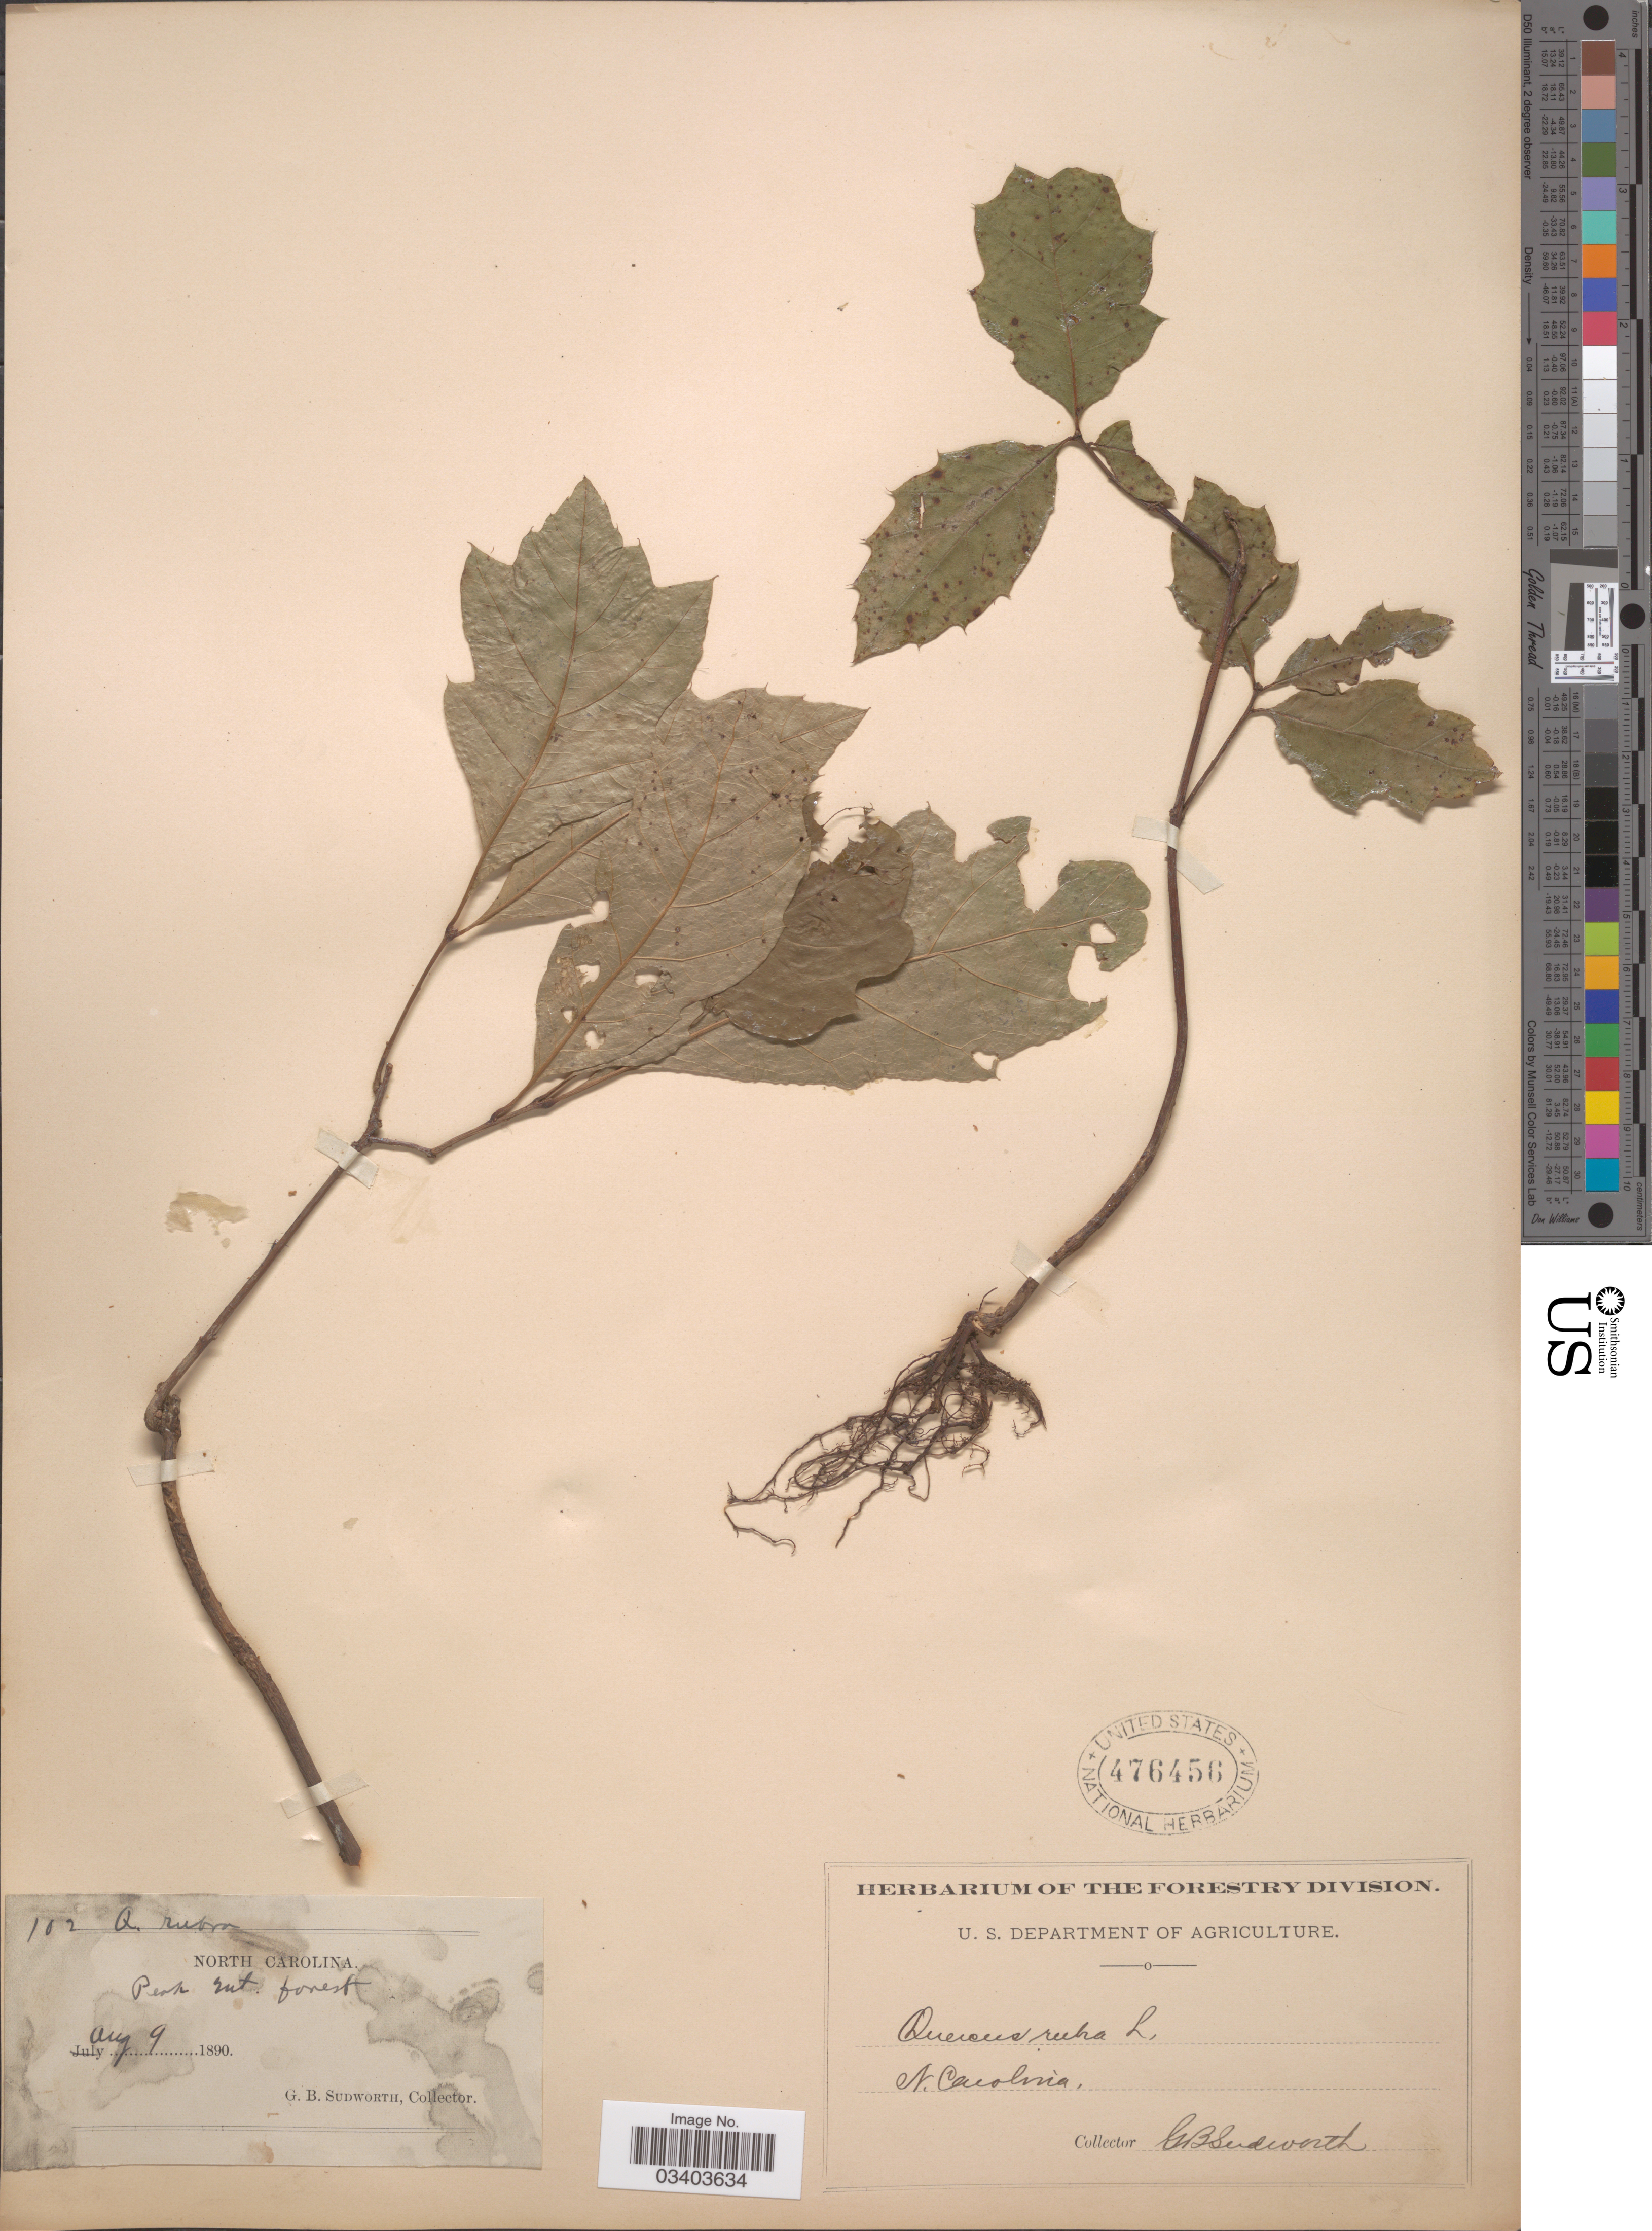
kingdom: Plantae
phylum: Tracheophyta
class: Magnoliopsida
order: Fagales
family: Fagaceae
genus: Quercus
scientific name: Quercus borealis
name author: F. Michx.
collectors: G. B. Sudworth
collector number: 102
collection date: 1890-08-09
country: United States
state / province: North Carolina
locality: Peak Mt. forest.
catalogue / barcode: US 476456